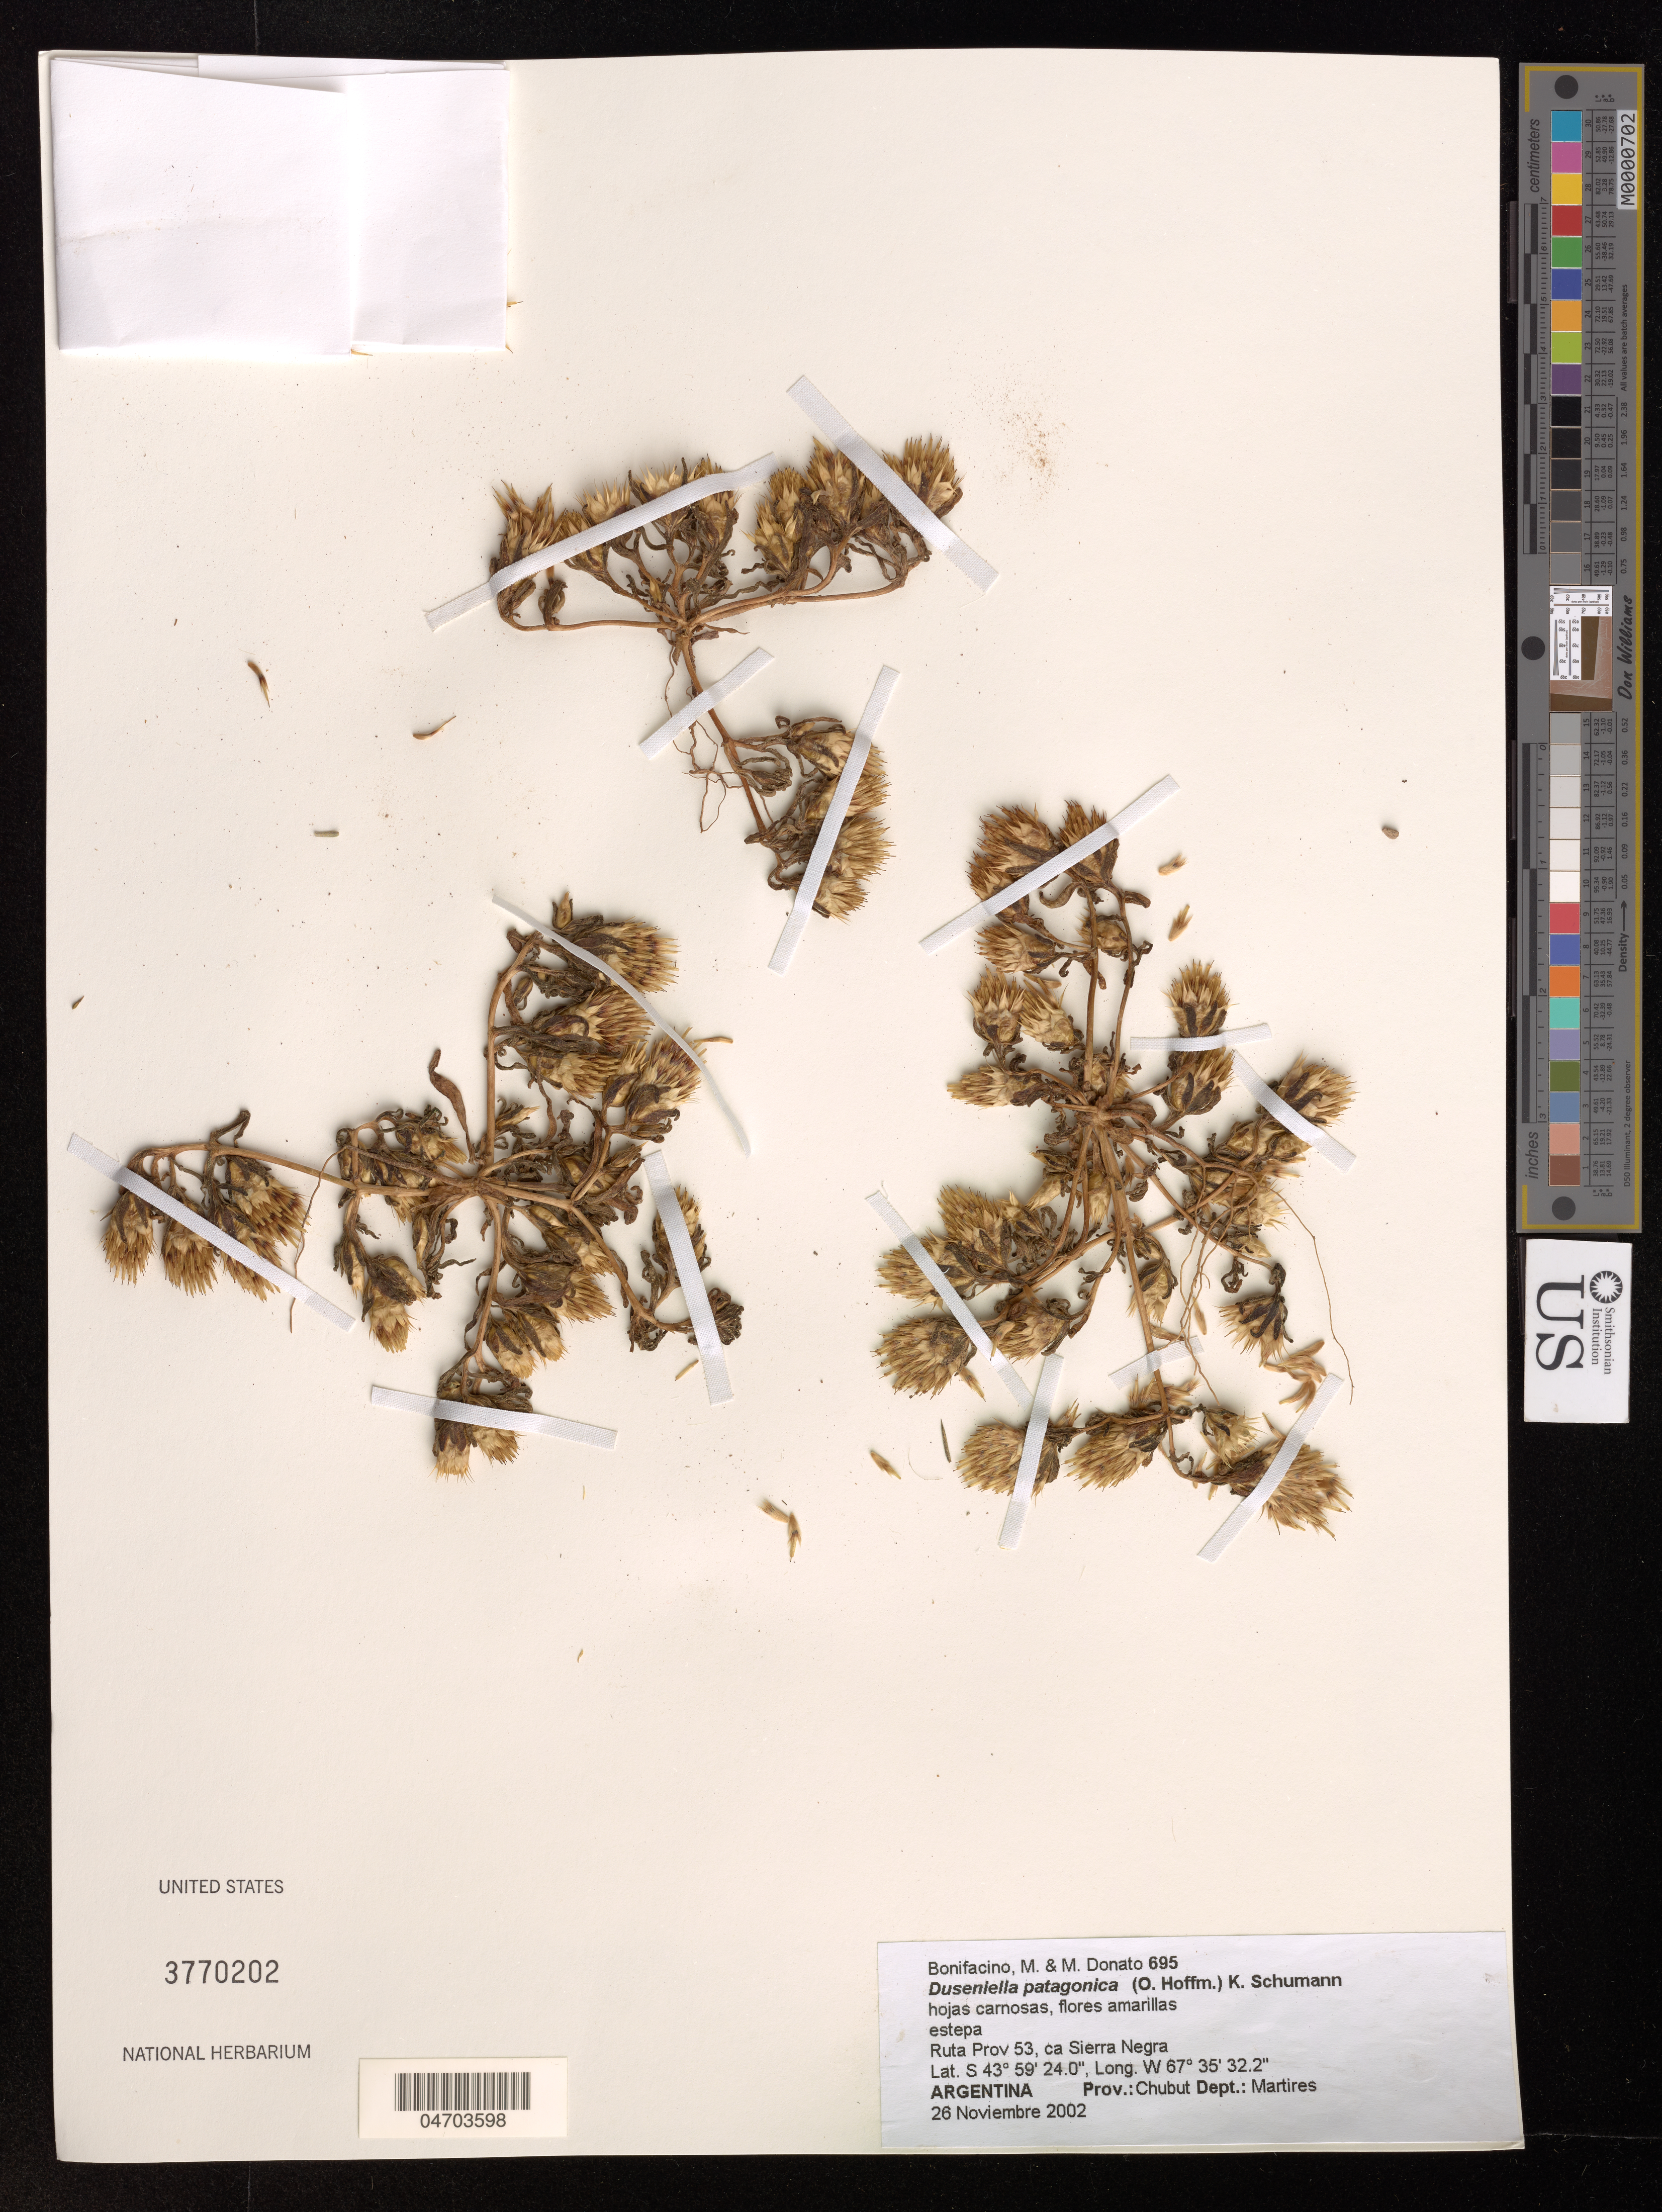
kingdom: Plantae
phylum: Tracheophyta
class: Magnoliopsida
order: Asterales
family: Asteraceae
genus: Duseniella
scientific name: Duseniella patagonica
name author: O. Hoffm.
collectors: M. Bonifacino & M. Donato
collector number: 695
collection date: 2002-11-26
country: Argentina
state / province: Chubut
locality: Ruta Prov 53, ca Sierra Negra. Dept.: Martires.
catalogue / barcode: US 3770202